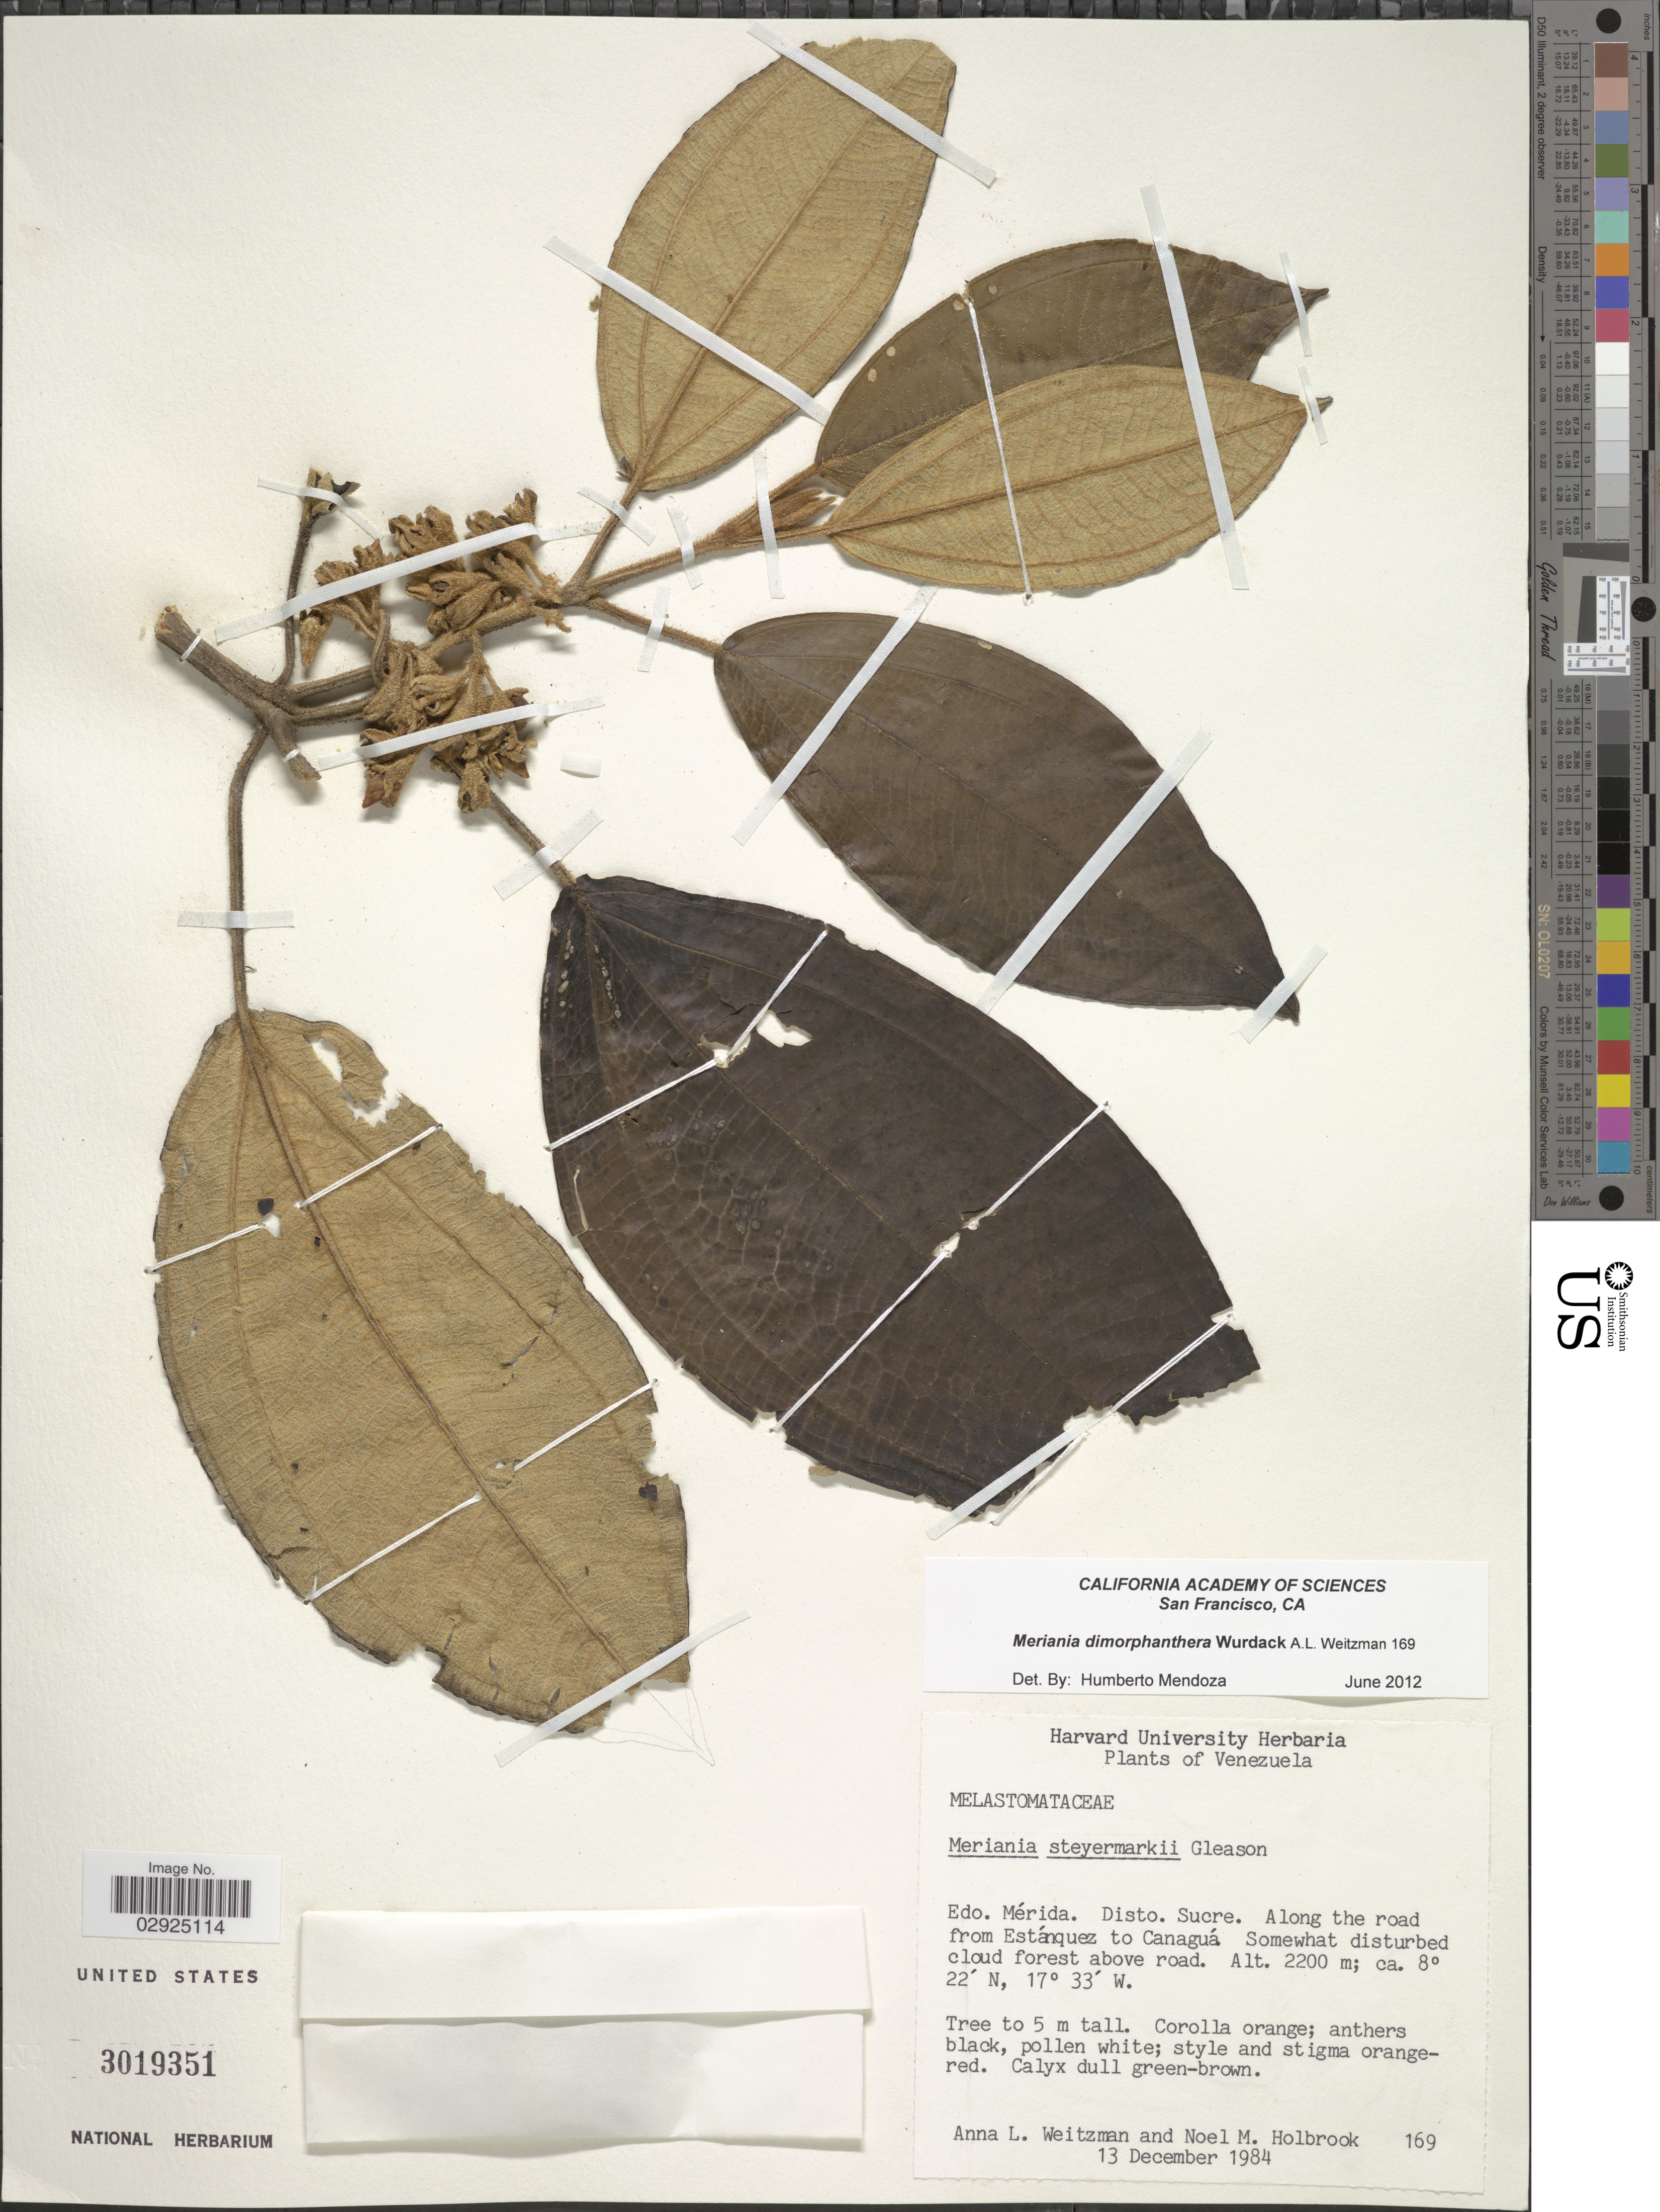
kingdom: Plantae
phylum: Tracheophyta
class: Magnoliopsida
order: Myrtales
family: Melastomataceae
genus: Meriania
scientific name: Meriania dimorphanthera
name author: Wurdack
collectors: A. L. Weitzman & N. M. Holbrook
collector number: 169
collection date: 1984-12-13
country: Venezuela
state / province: Mérida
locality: Edo. Mérida. Disto. Sucre. Along the road from Estánquez to Canaguá.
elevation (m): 2200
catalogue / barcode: US 3019351